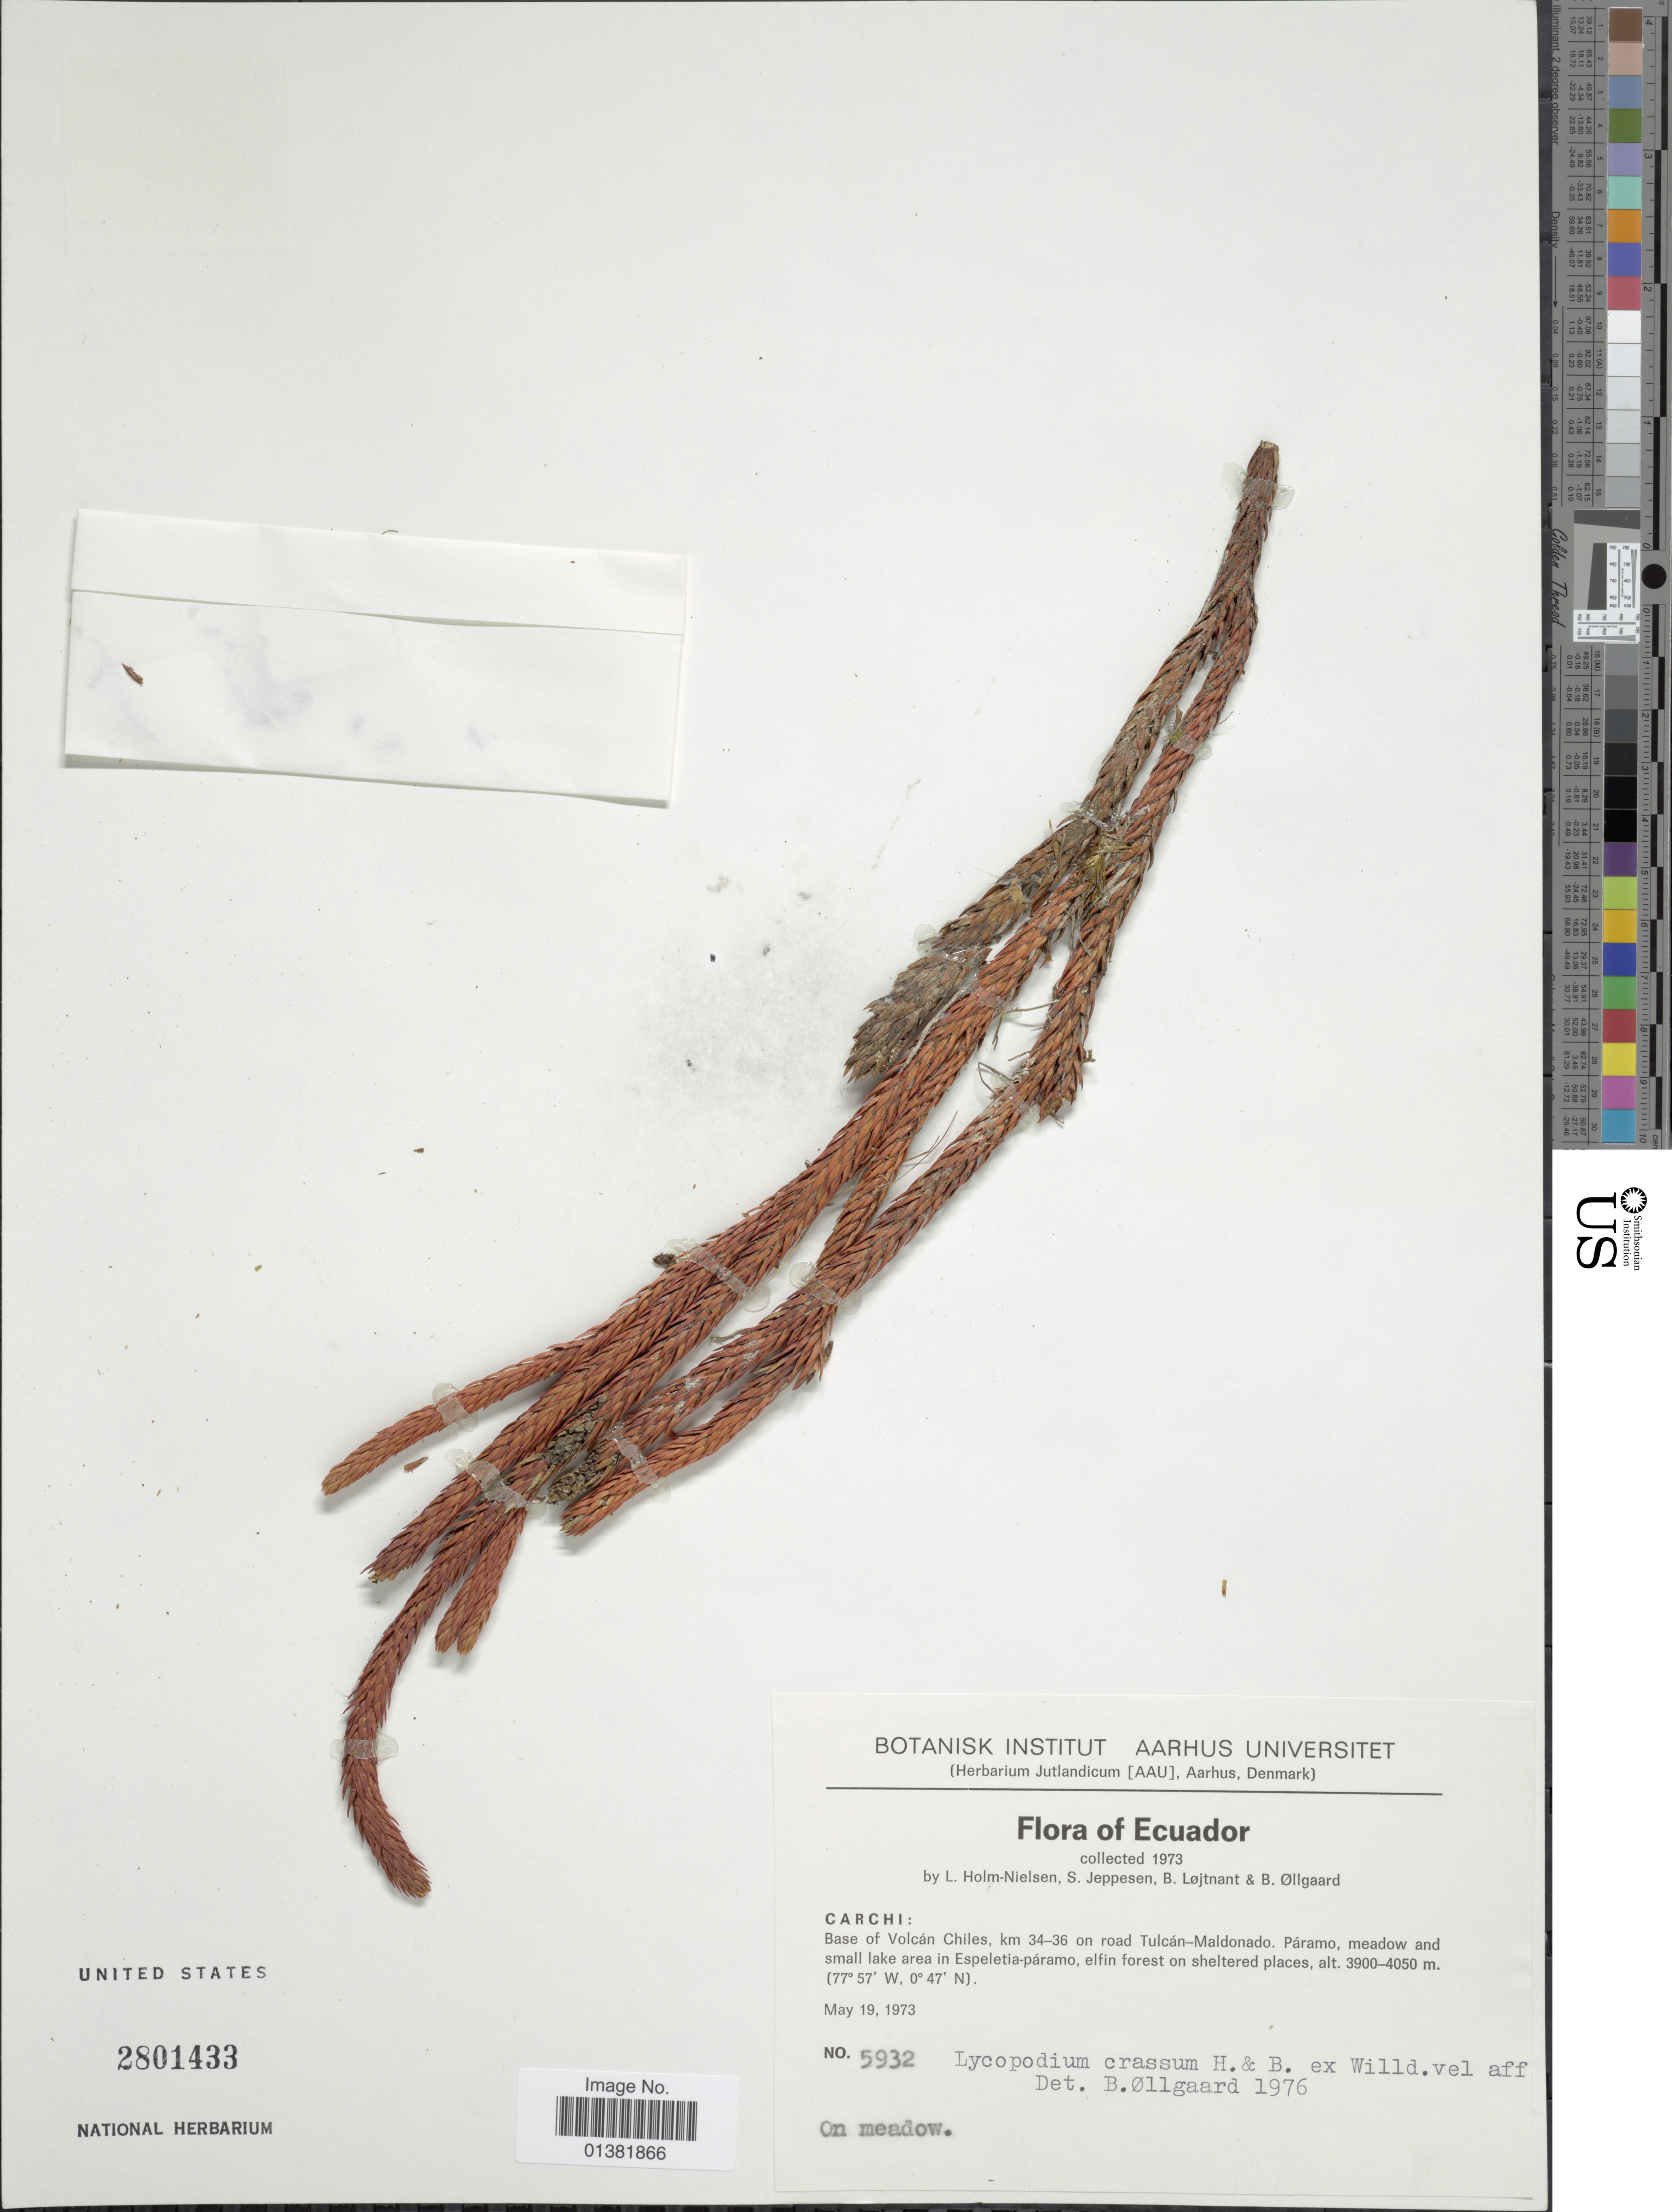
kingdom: Plantae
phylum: Tracheophyta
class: Lycopodiopsida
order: Lycopodiales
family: Lycopodiaceae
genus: Phlegmariurus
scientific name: Phlegmariurus crassus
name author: (Humb. & Bonpl. ex Willd.) B. Øllg.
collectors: L. B. Holm-Nielsen, S. Jeppesen, B. Löjtnant & B. Øllgaard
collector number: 5932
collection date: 1973-05-19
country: Ecuador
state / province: Carchi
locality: Base of Volcán Chiles, km 34-36 on road Tulcán-Maldonado. Páramo, meadow and small lake area in Espeletia-páramo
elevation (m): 3900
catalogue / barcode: US 2801433